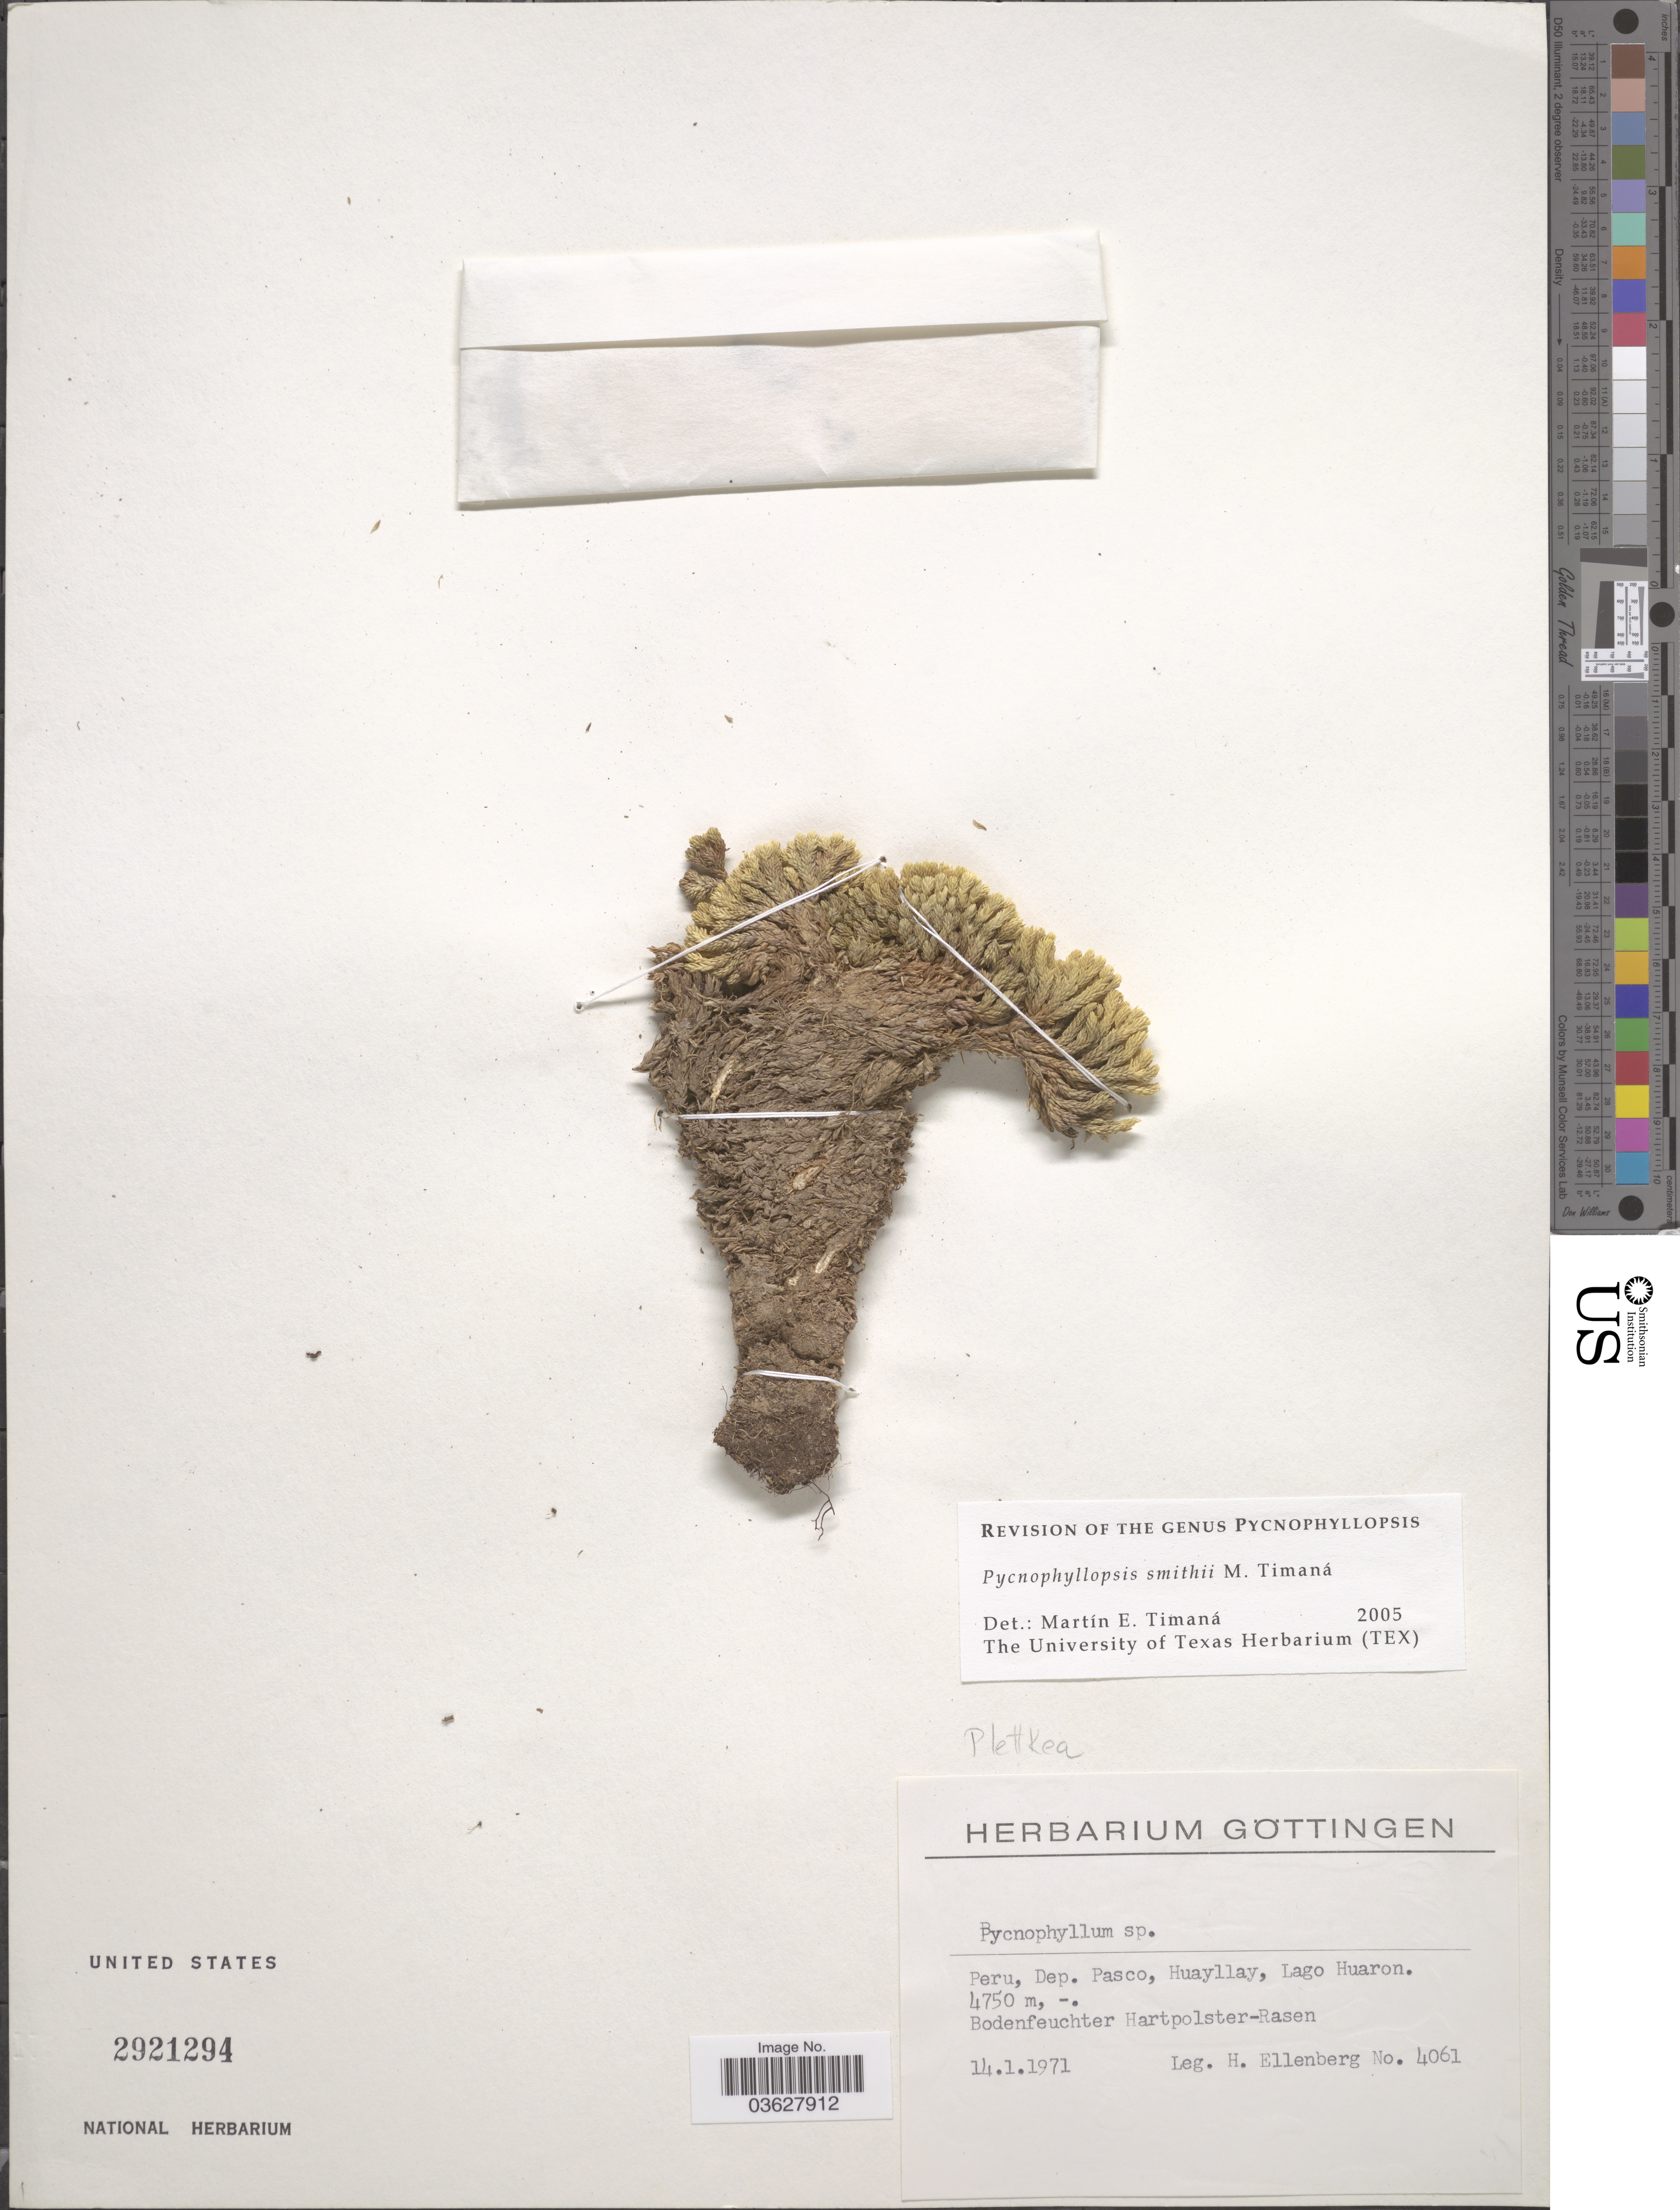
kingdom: Plantae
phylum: Tracheophyta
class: Magnoliopsida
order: Caryophyllales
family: Caryophyllaceae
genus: Pycnophyllopsis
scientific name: Pycnophyllopsis smithii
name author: Timaná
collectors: H. Ellenberg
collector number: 4061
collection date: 1971-01-14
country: Peru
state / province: Pasco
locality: Dep. Pasco, Huayllay, Lago Huaron.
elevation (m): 4750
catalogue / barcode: US 2921294